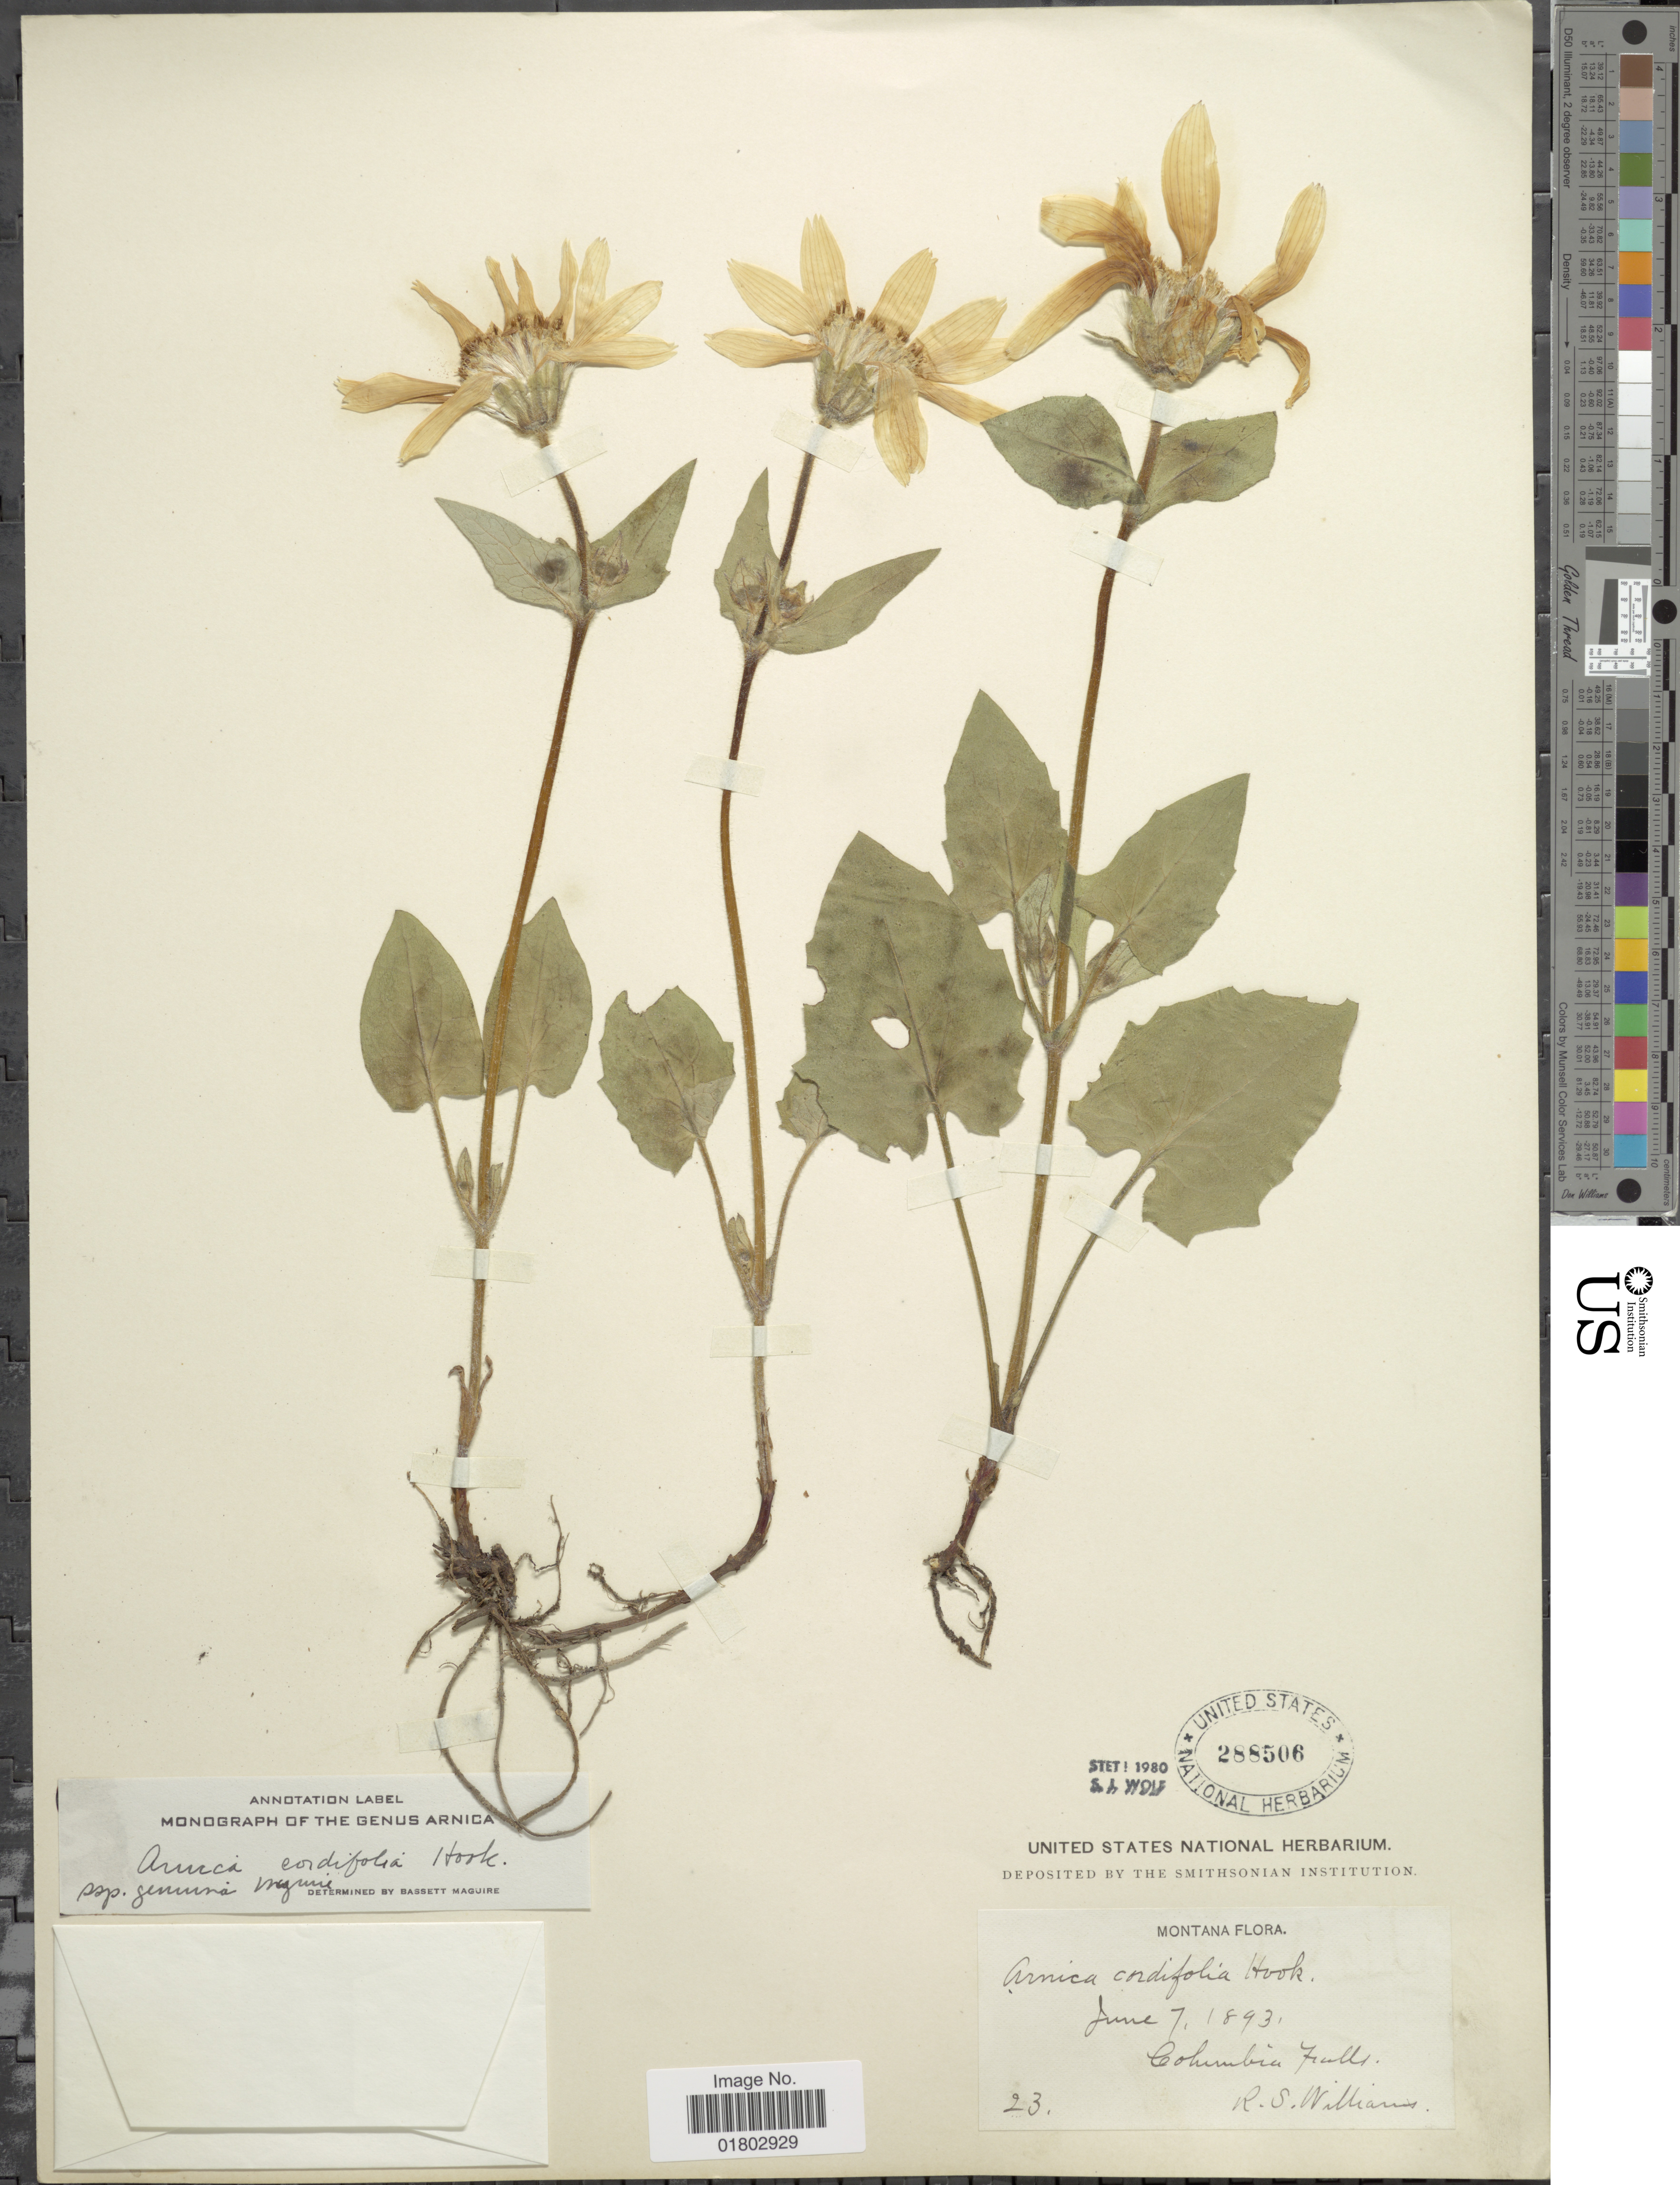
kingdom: Plantae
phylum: Tracheophyta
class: Magnoliopsida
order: Asterales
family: Asteraceae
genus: Arnica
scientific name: Arnica cordifolia subsp. genuina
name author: Maguire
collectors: R. S. Williams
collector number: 23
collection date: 1893-06-07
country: United States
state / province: Montana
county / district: Flathead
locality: Columbia Falls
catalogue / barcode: US 288506